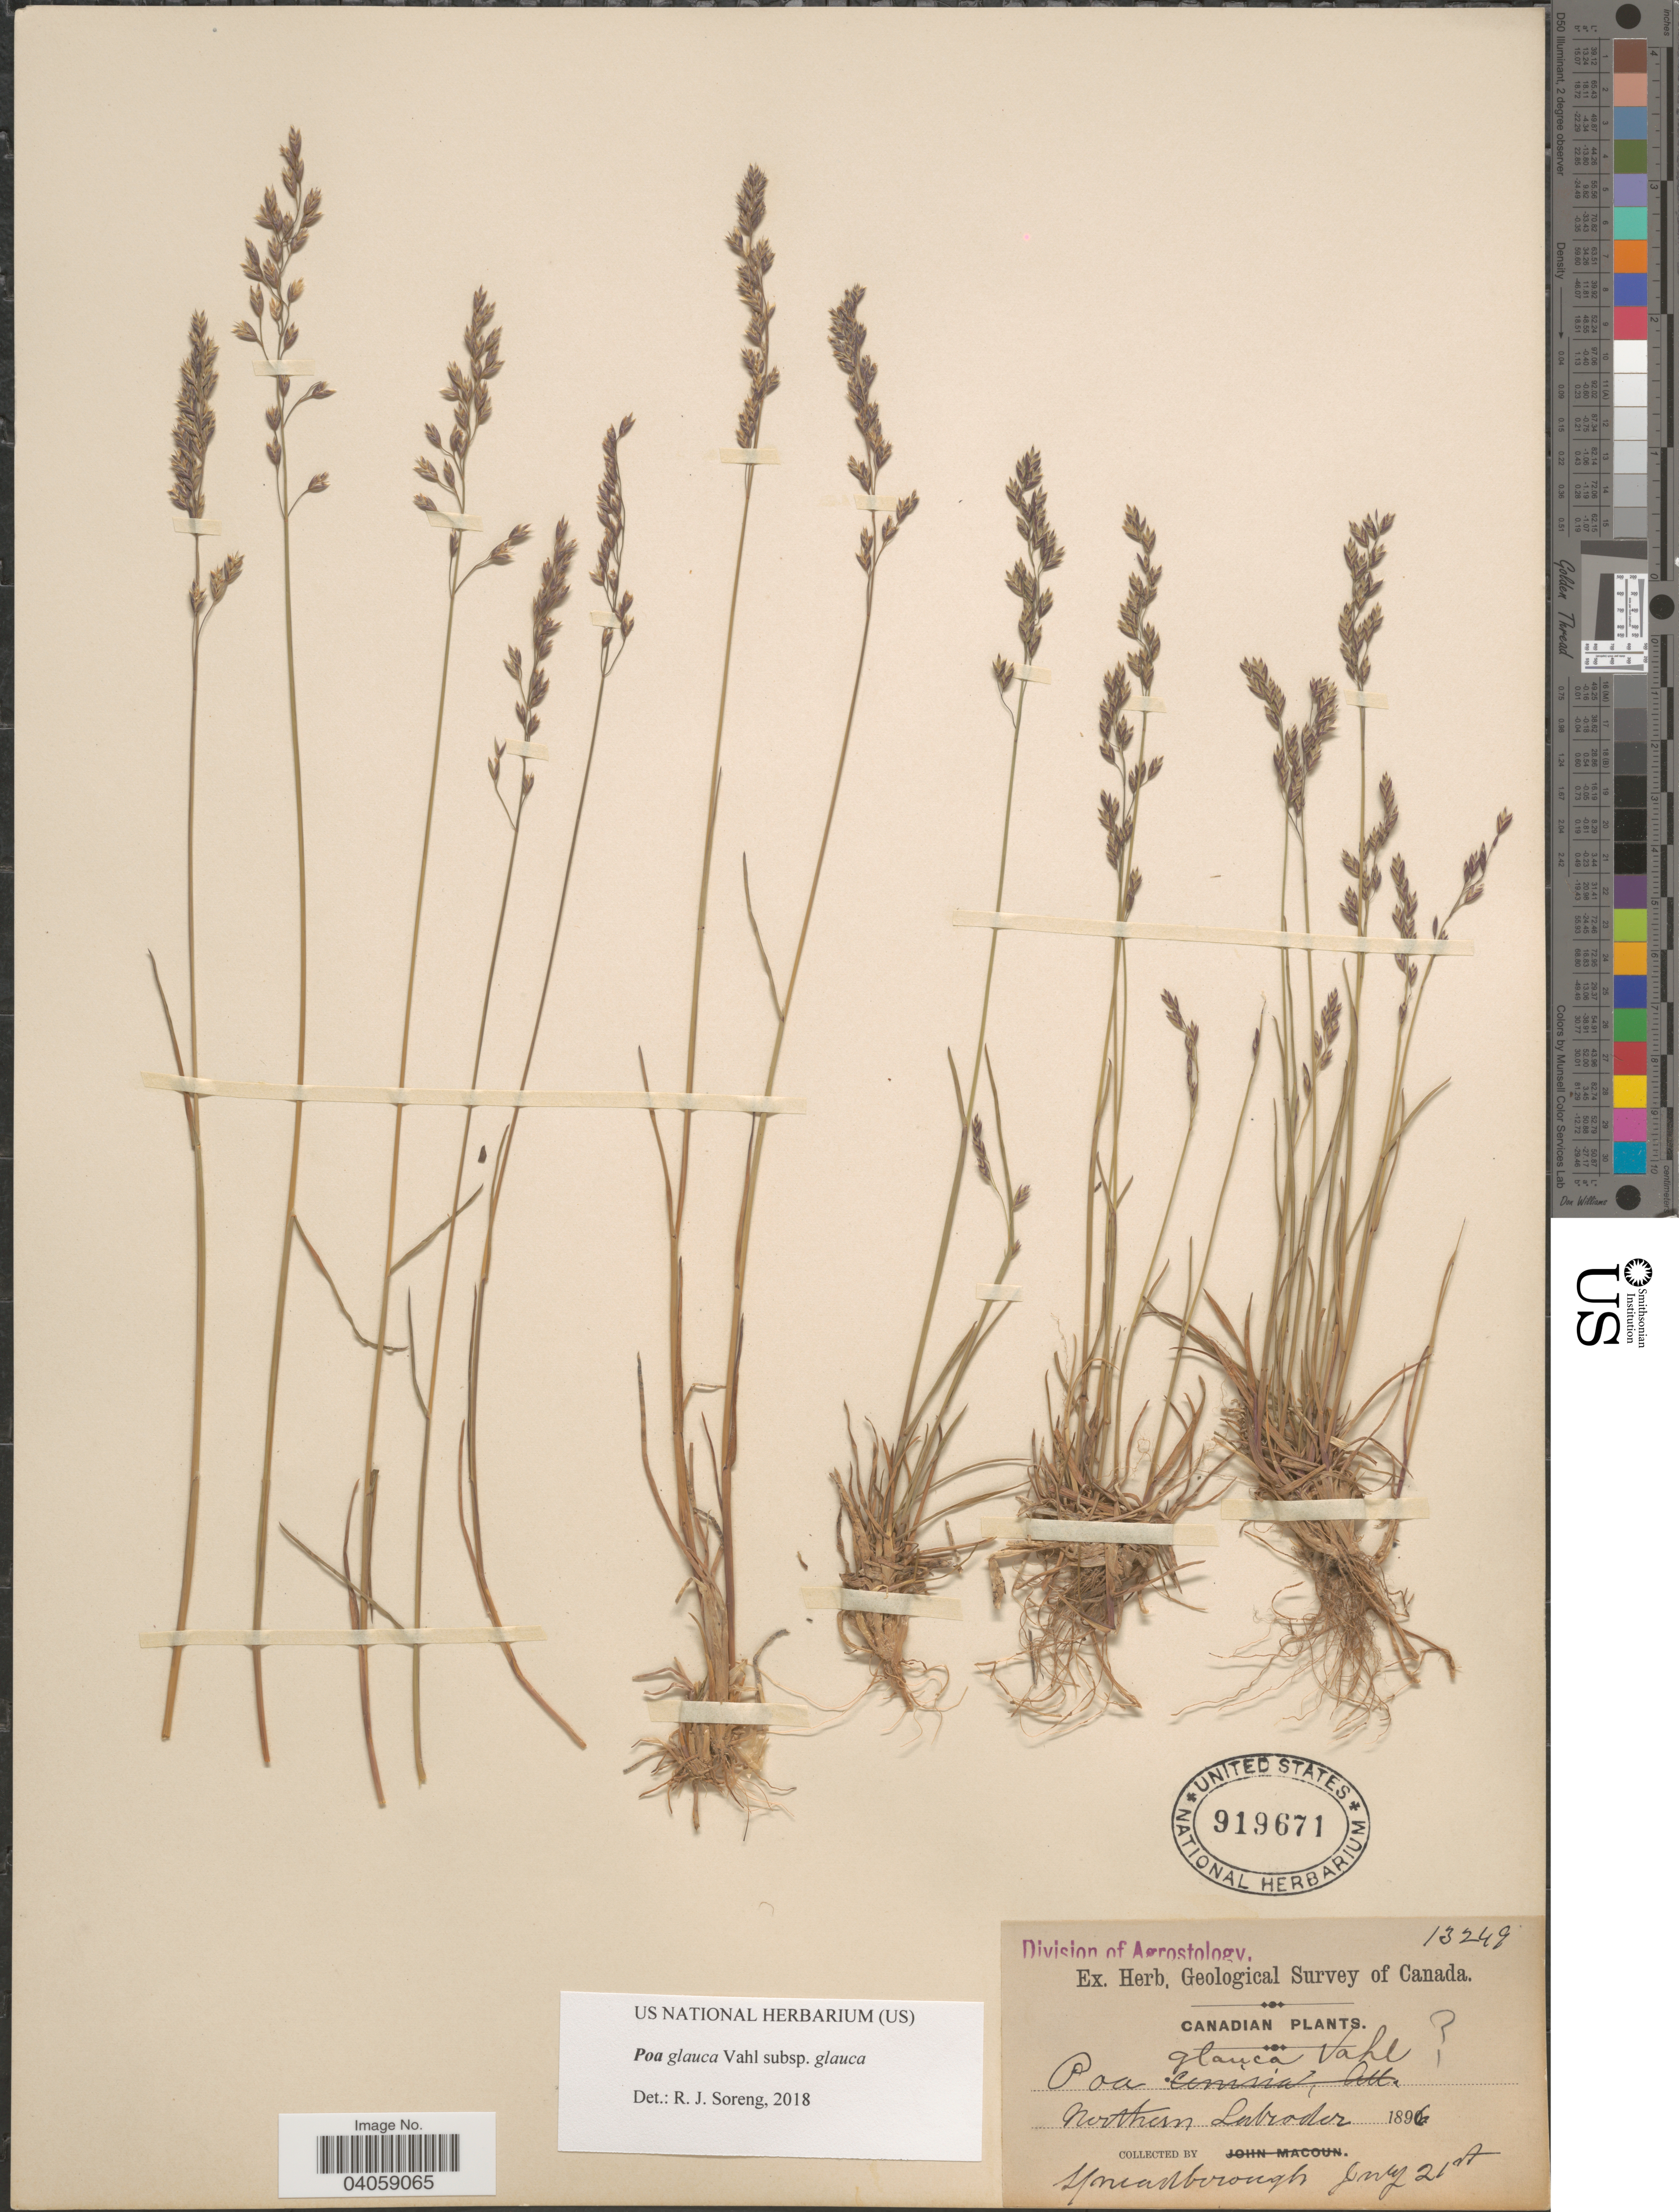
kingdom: Plantae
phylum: Tracheophyta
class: Liliopsida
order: Poales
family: Poaceae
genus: Poa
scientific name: Poa glauca subsp. glauca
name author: Vahl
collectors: Spreadborough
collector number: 13249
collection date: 1896-07-21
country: Canada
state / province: Newfoundland and Labrador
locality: Northern Labrador.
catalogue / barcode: US 919671